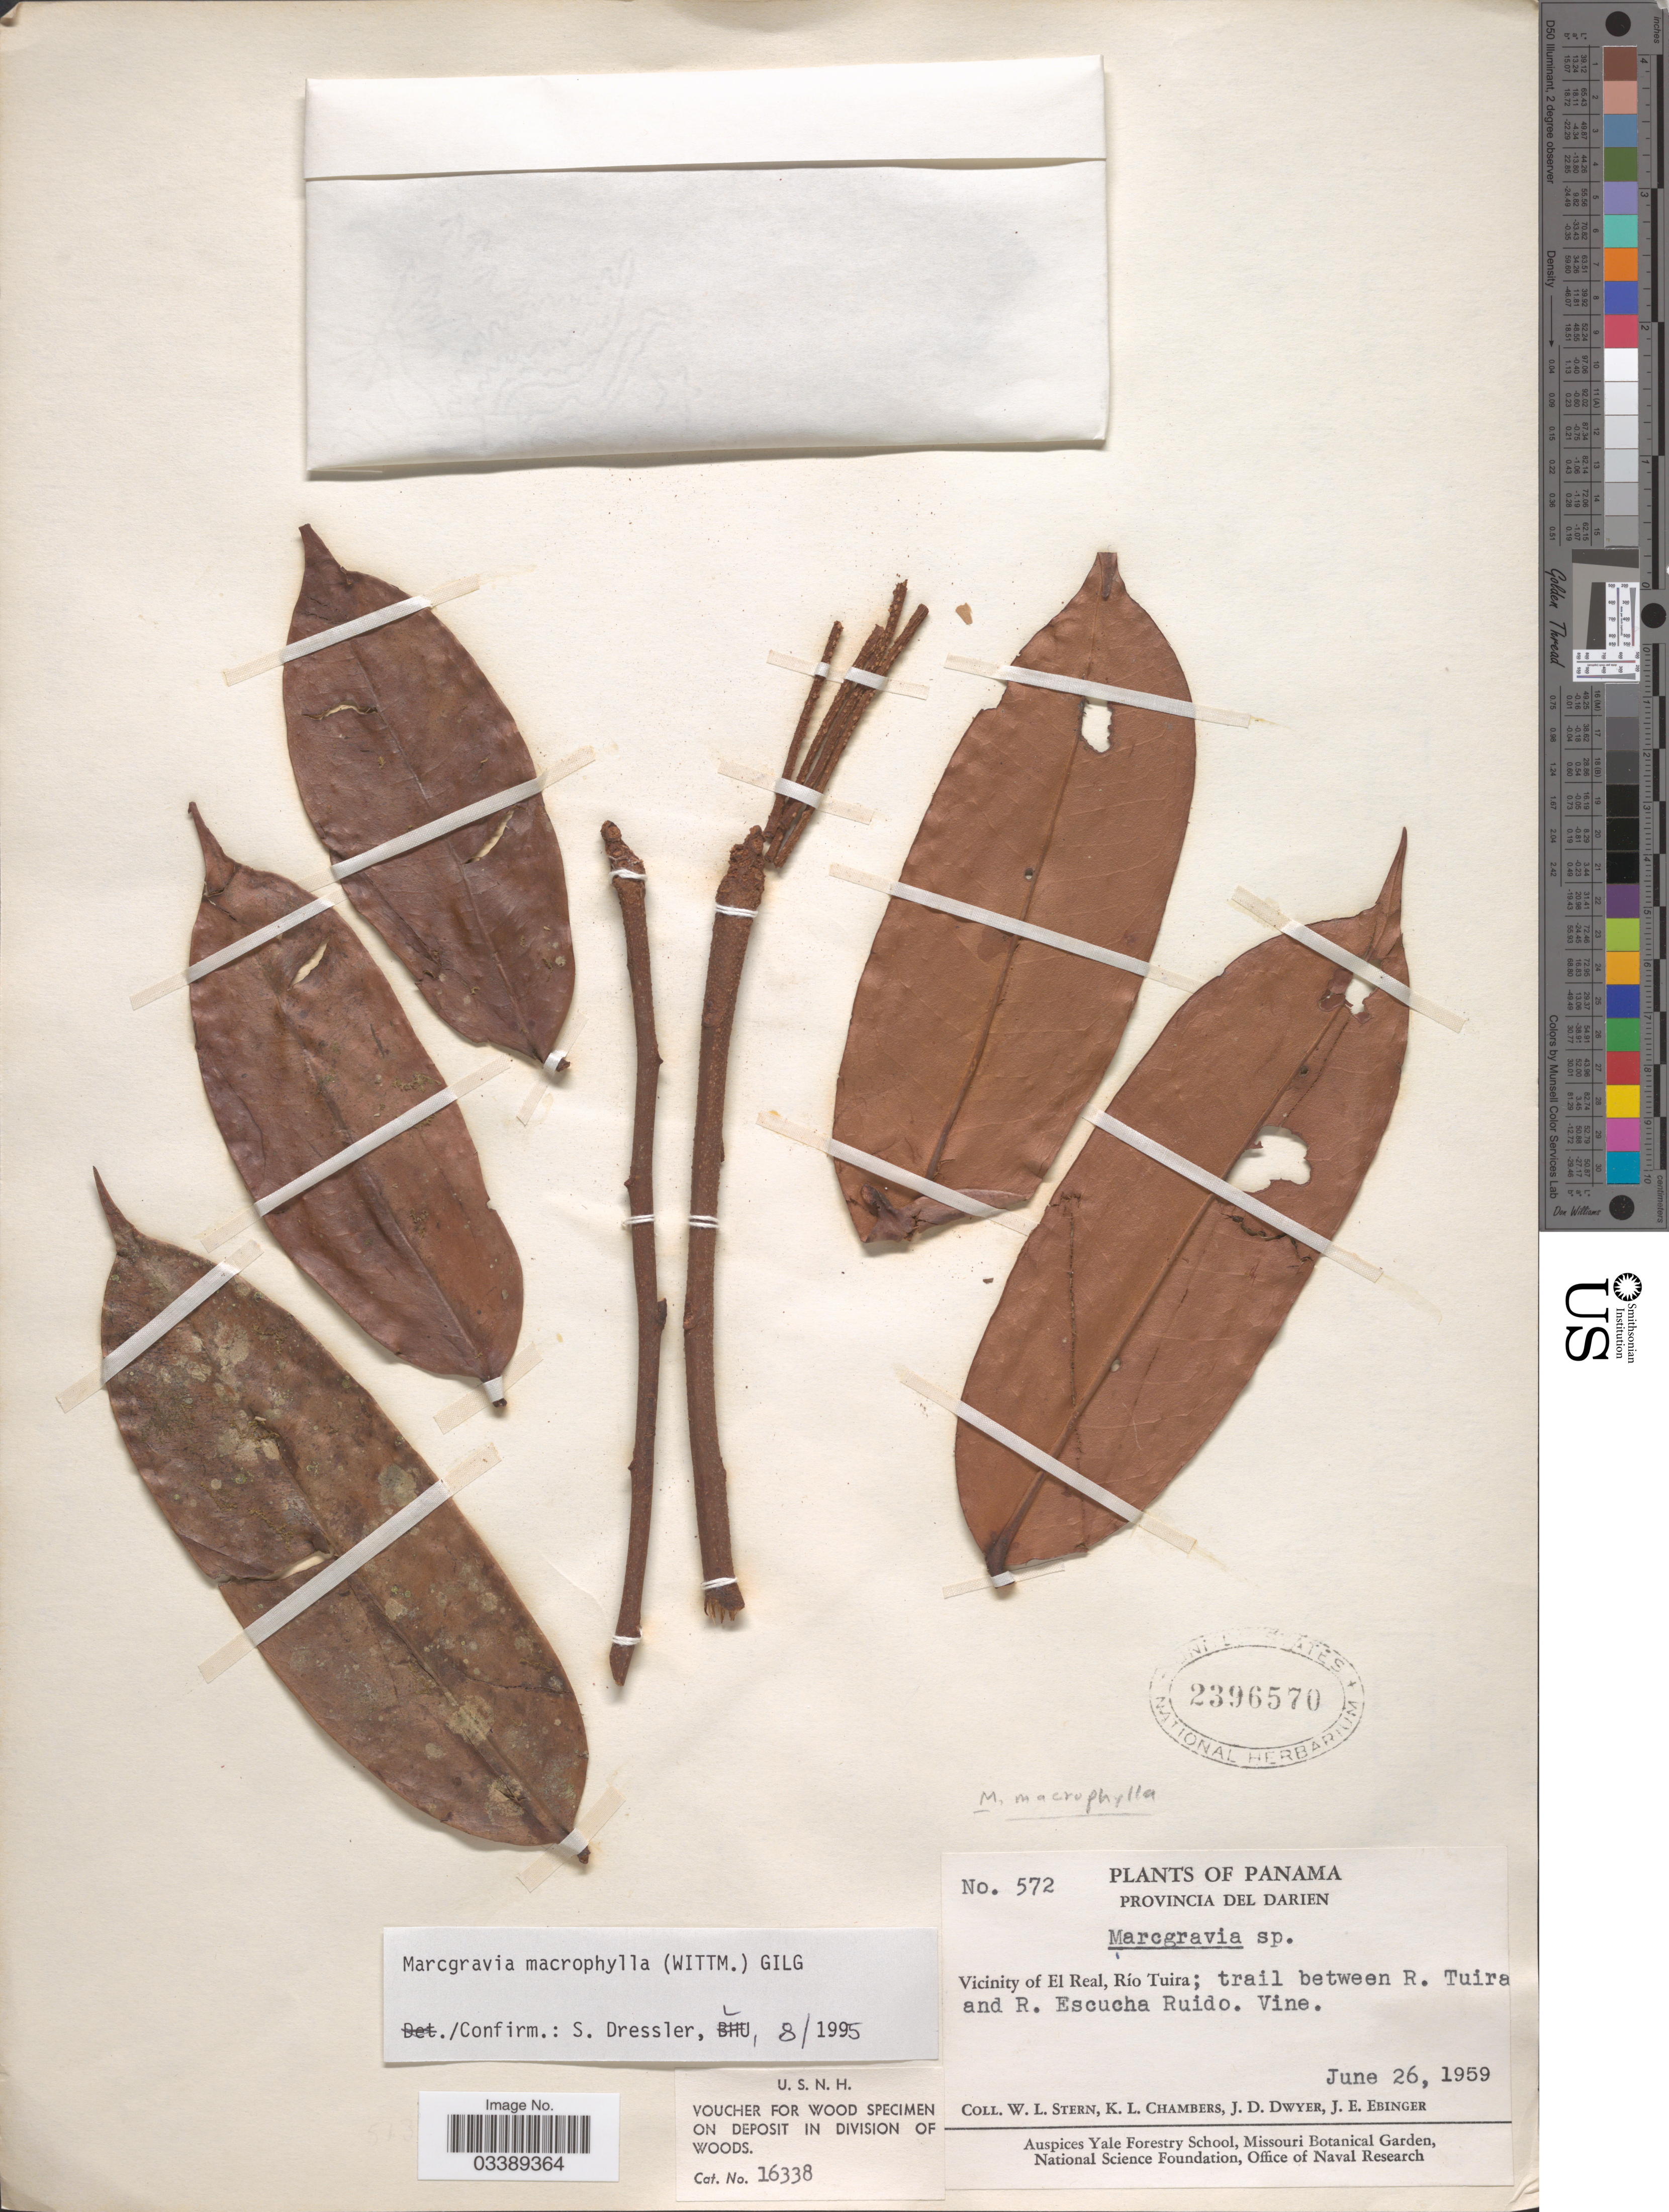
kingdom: Plantae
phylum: Tracheophyta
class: Magnoliopsida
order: Ericales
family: Marcgraviaceae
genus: Marcgravia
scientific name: Marcgravia macrophylla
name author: (Wittm.) Gilg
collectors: W. L. Stern, K. Chambers, J. D. Dwyer & J. Ebinger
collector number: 572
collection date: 1959-06-26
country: Panama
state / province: Darién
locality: Vicinity of El Real, Río Tuira; trail between R. Tuira and R. Escucha Ruido.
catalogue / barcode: US 2396570